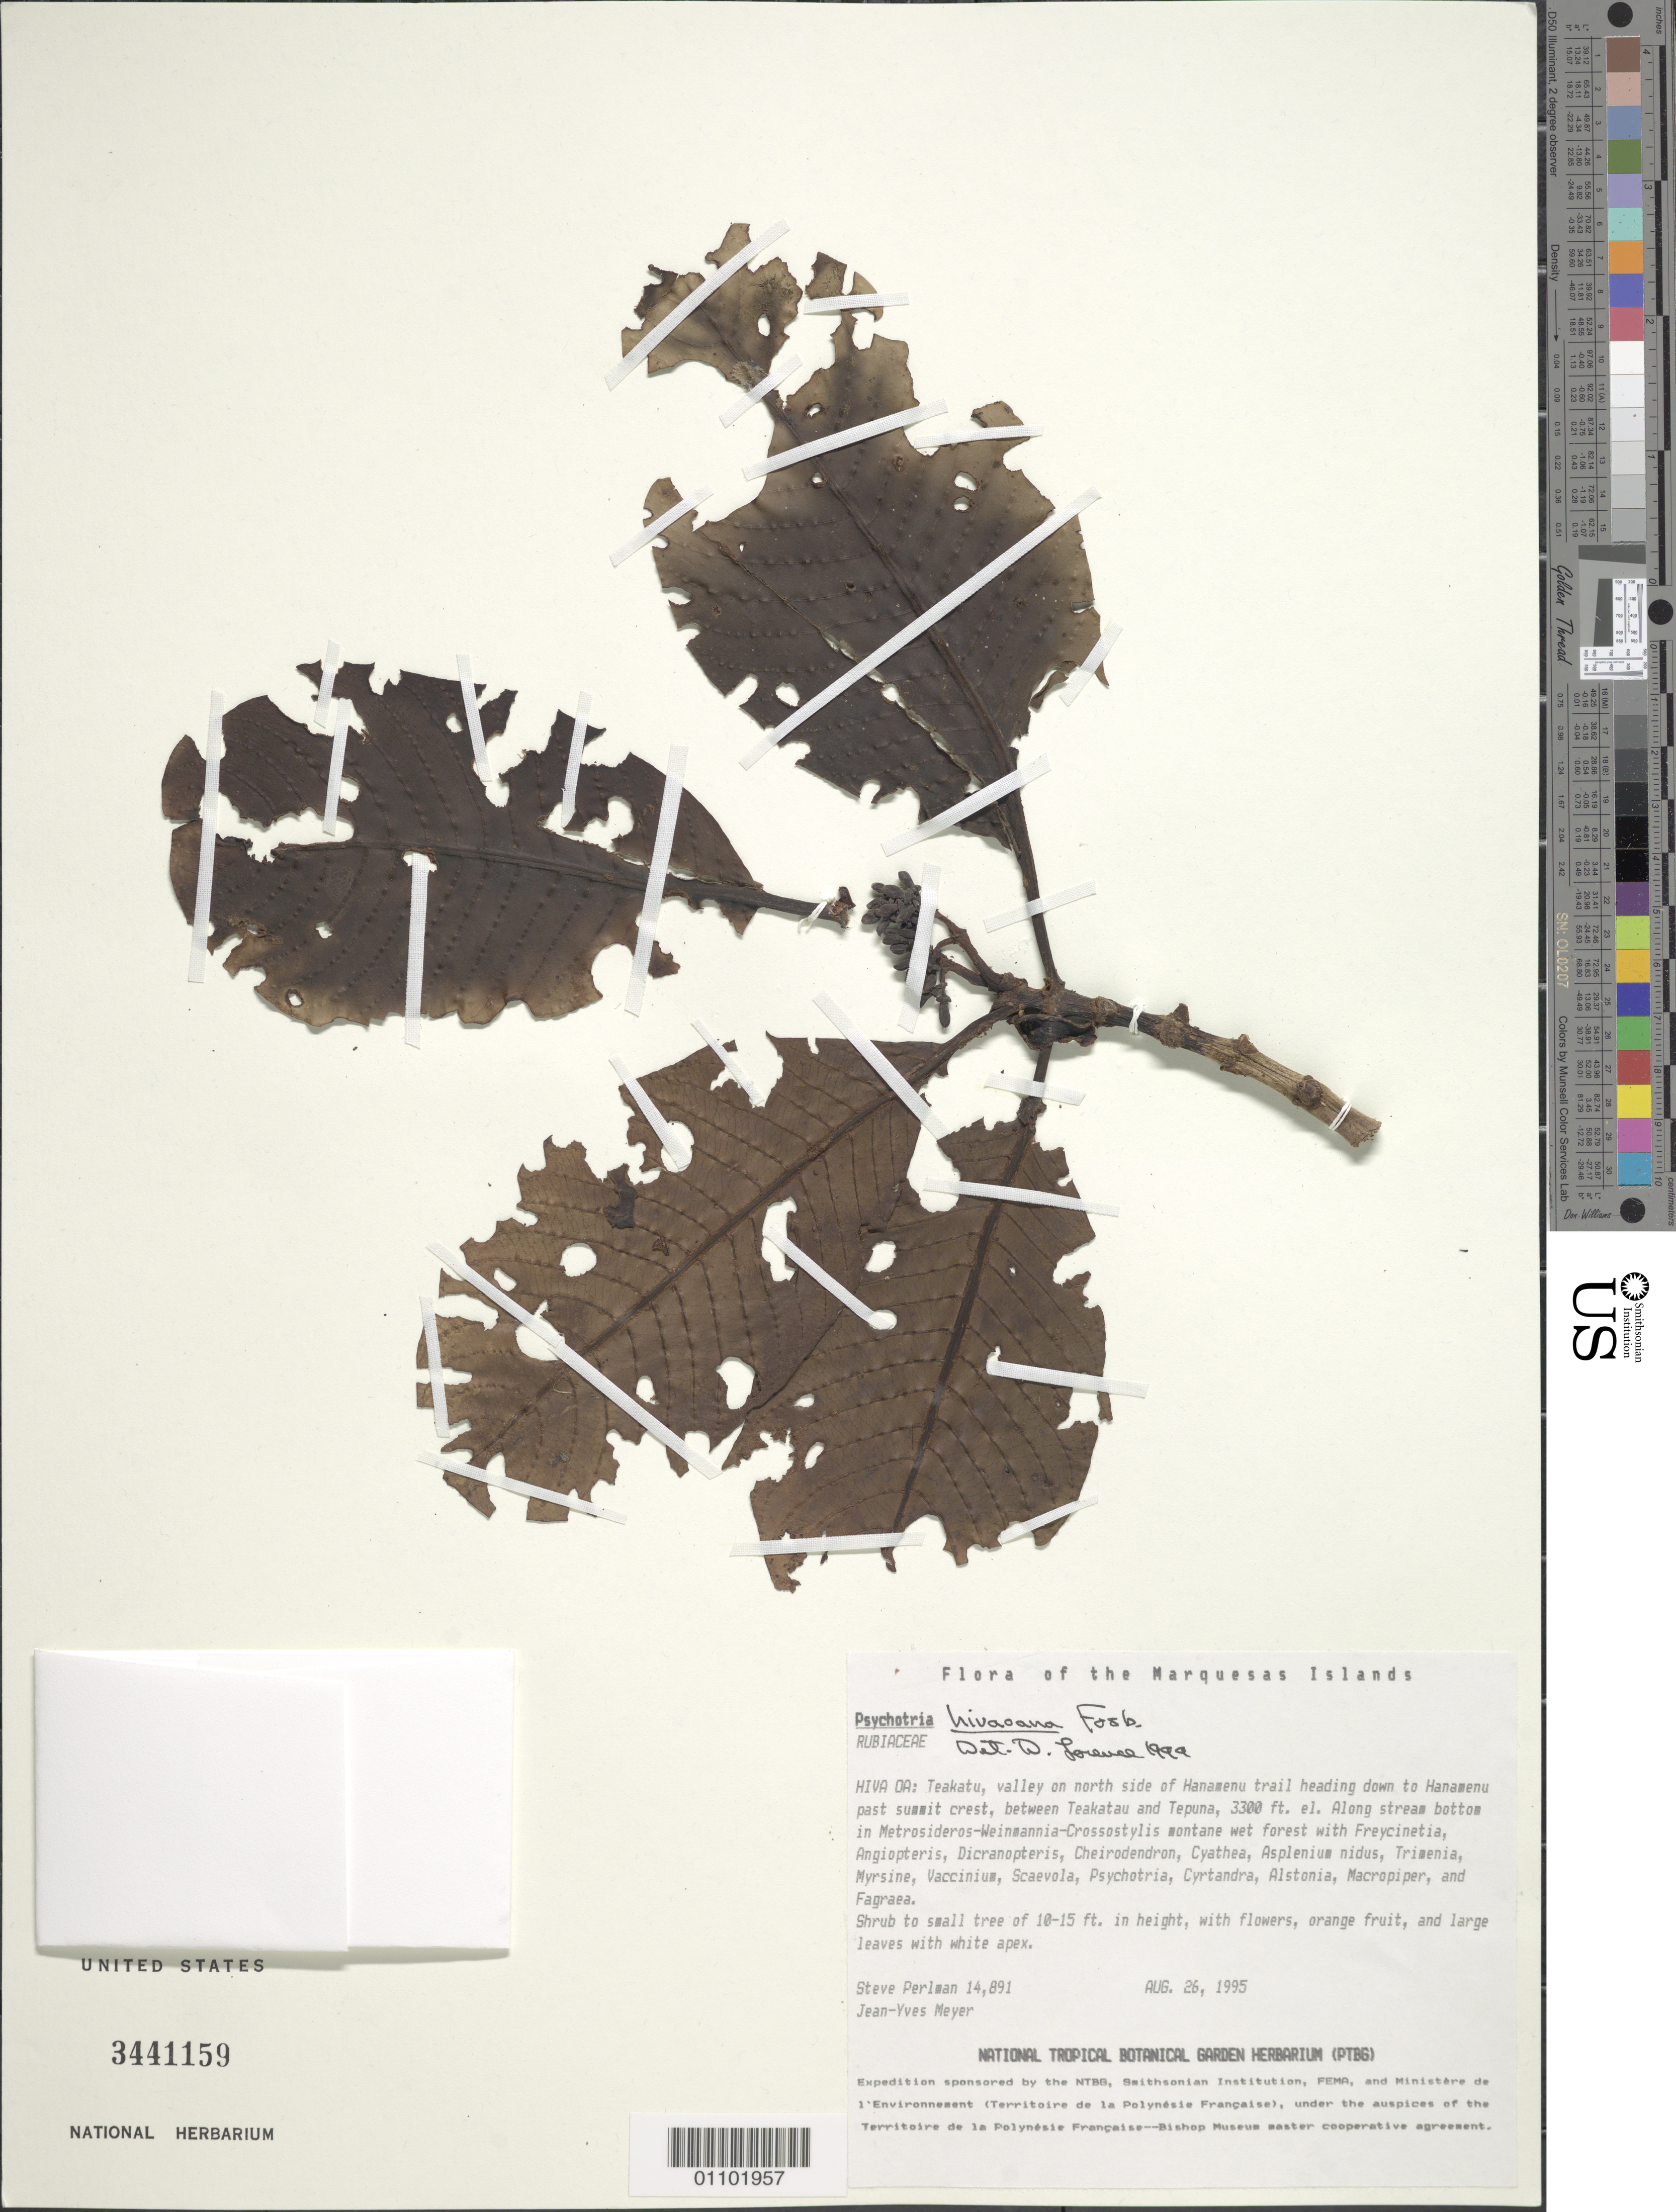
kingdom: Plantae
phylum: Tracheophyta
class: Magnoliopsida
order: Gentianales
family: Rubiaceae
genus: Psychotria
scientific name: Psychotria hivaoana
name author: Fosberg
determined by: Lorence, David H.; Wagner, W. H.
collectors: S. P. Perlman & J.-Y. Meyer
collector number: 14891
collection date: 1995-08-26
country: French Polynesia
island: Hiva Oa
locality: Teakatau, valley on N side of Hanamenu Trail heading down to Hanamenu past summit crest, valley between Teakatau and Tepuna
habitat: Along stream bottom. In Metrosideros - Weinmannia - Crossostylis montane wet forest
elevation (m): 1006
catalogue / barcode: US 3441159